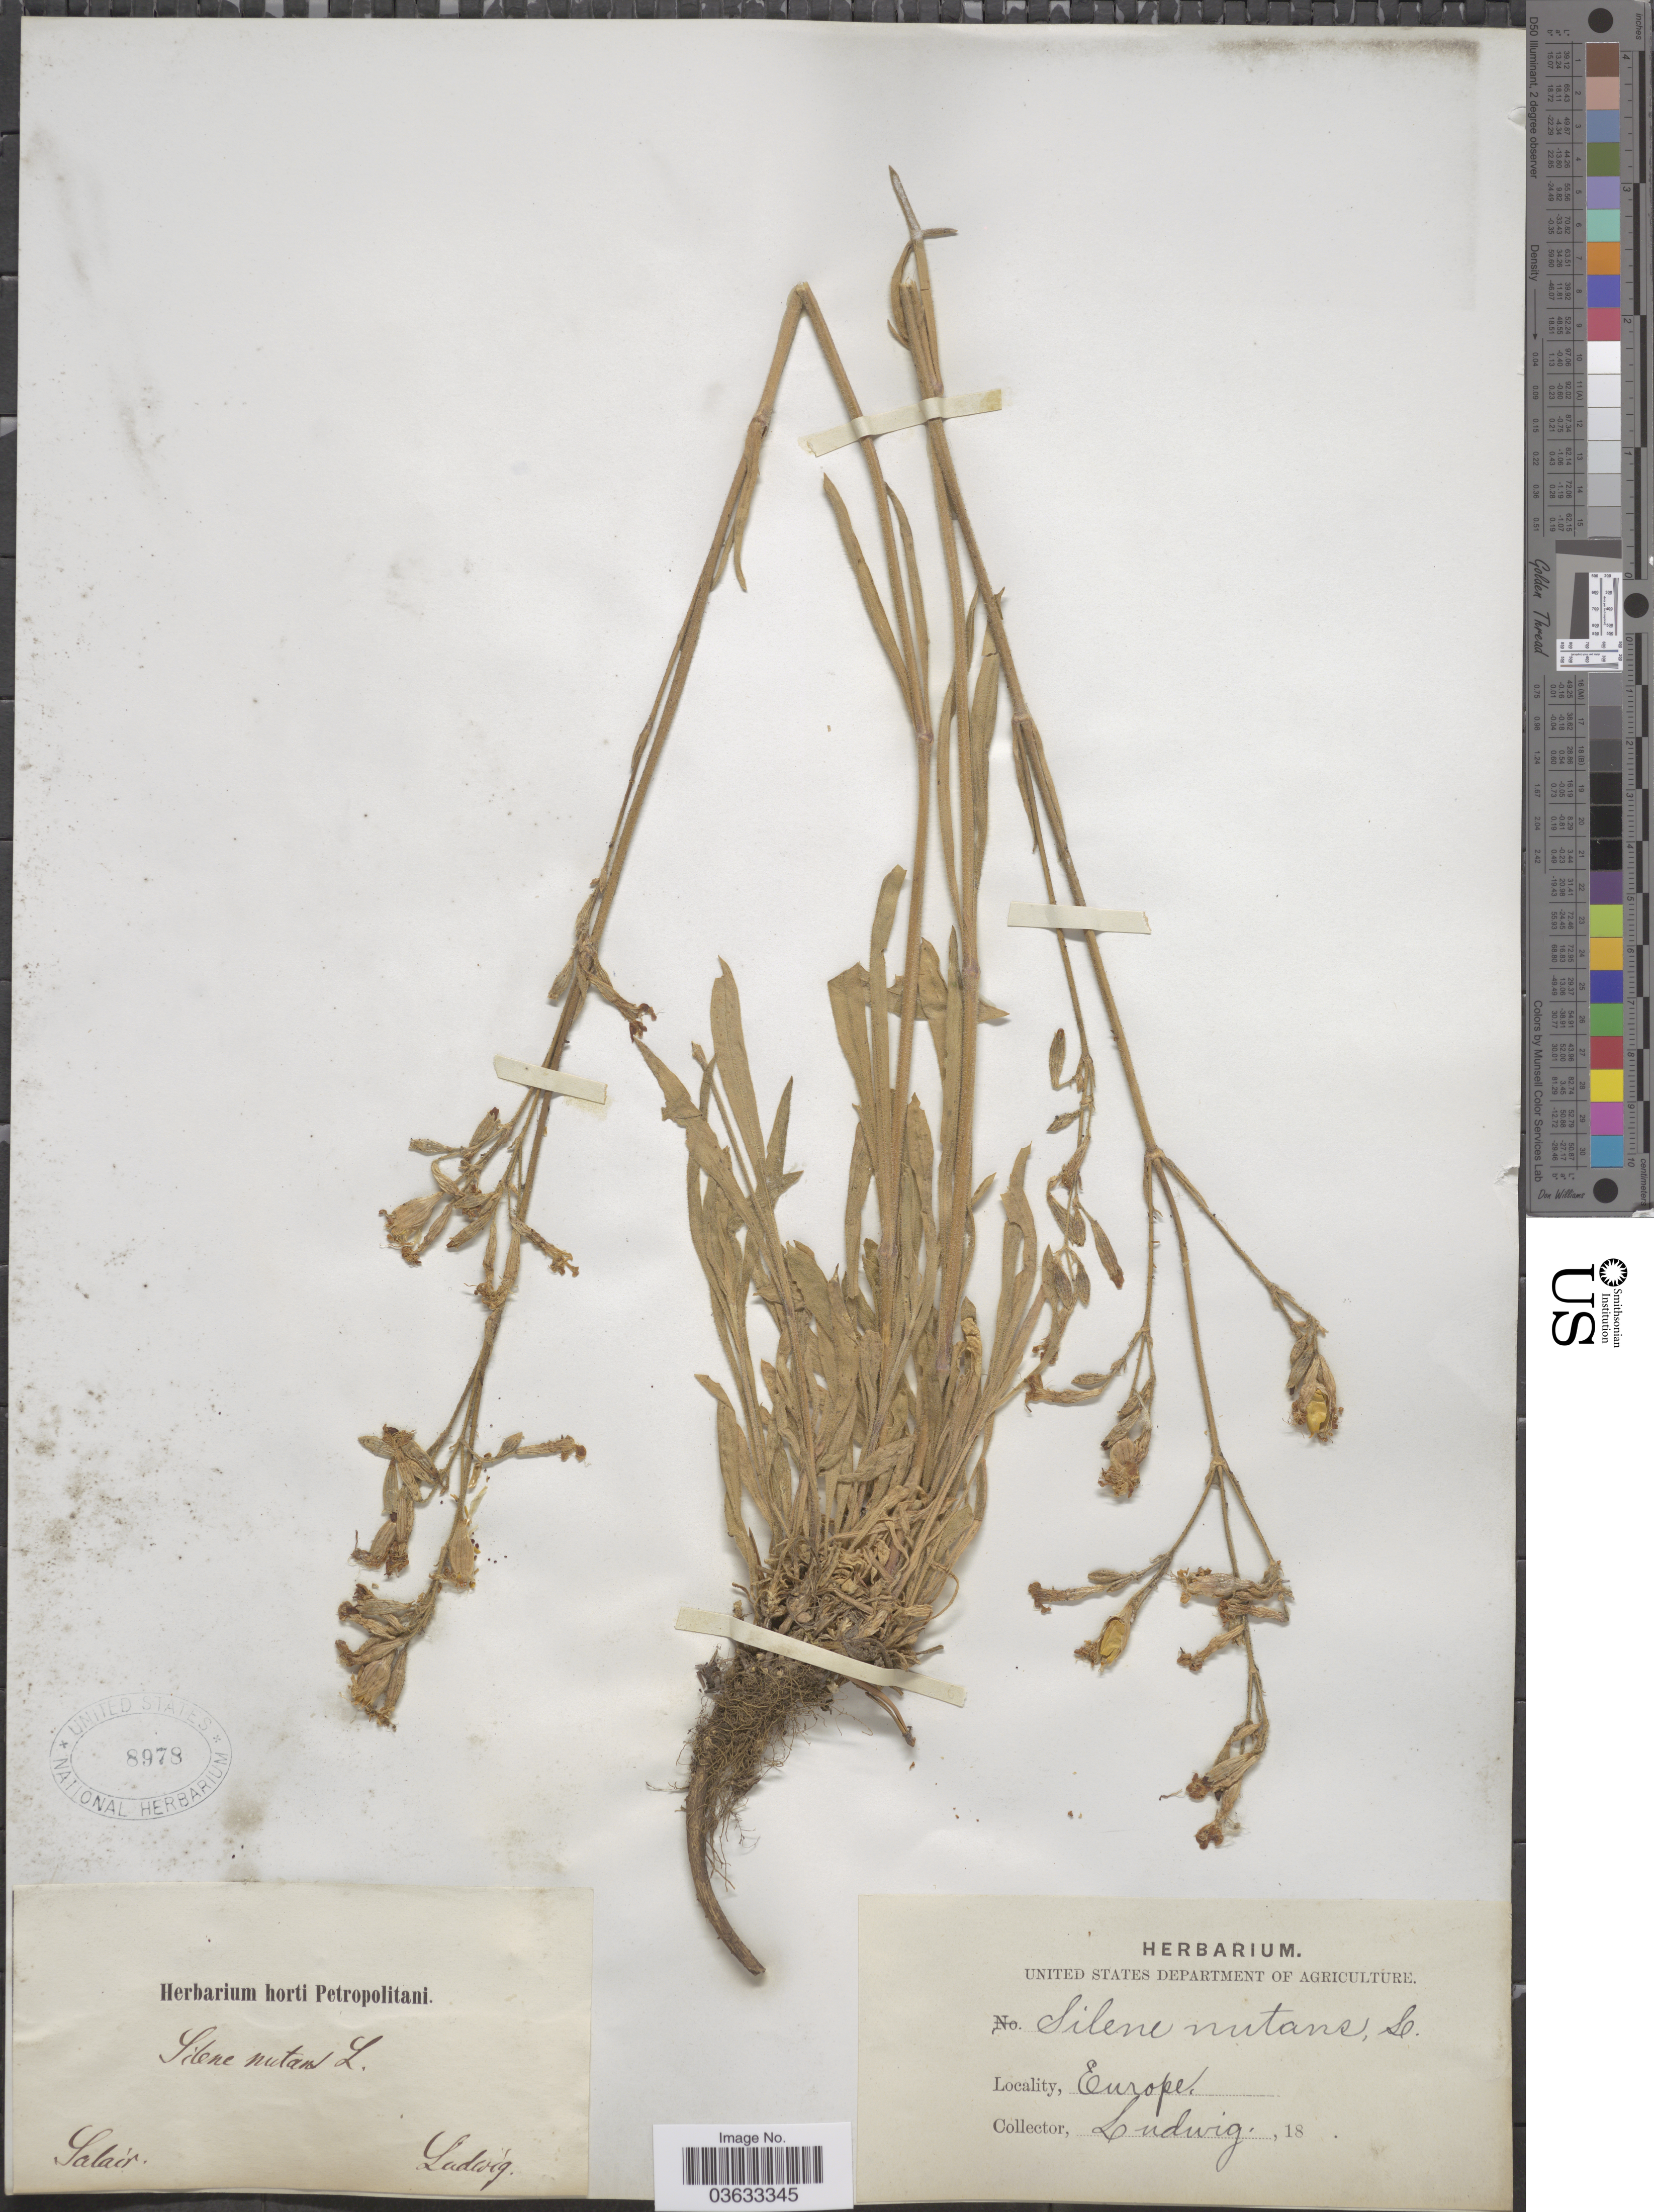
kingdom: Plantae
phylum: Tracheophyta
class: Magnoliopsida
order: Caryophyllales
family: Caryophyllaceae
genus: Silene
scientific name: Silene nutans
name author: L.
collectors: Ludwig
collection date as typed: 18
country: Russian Federation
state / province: Kemerovo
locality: Salair. Europe.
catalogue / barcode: US 8978